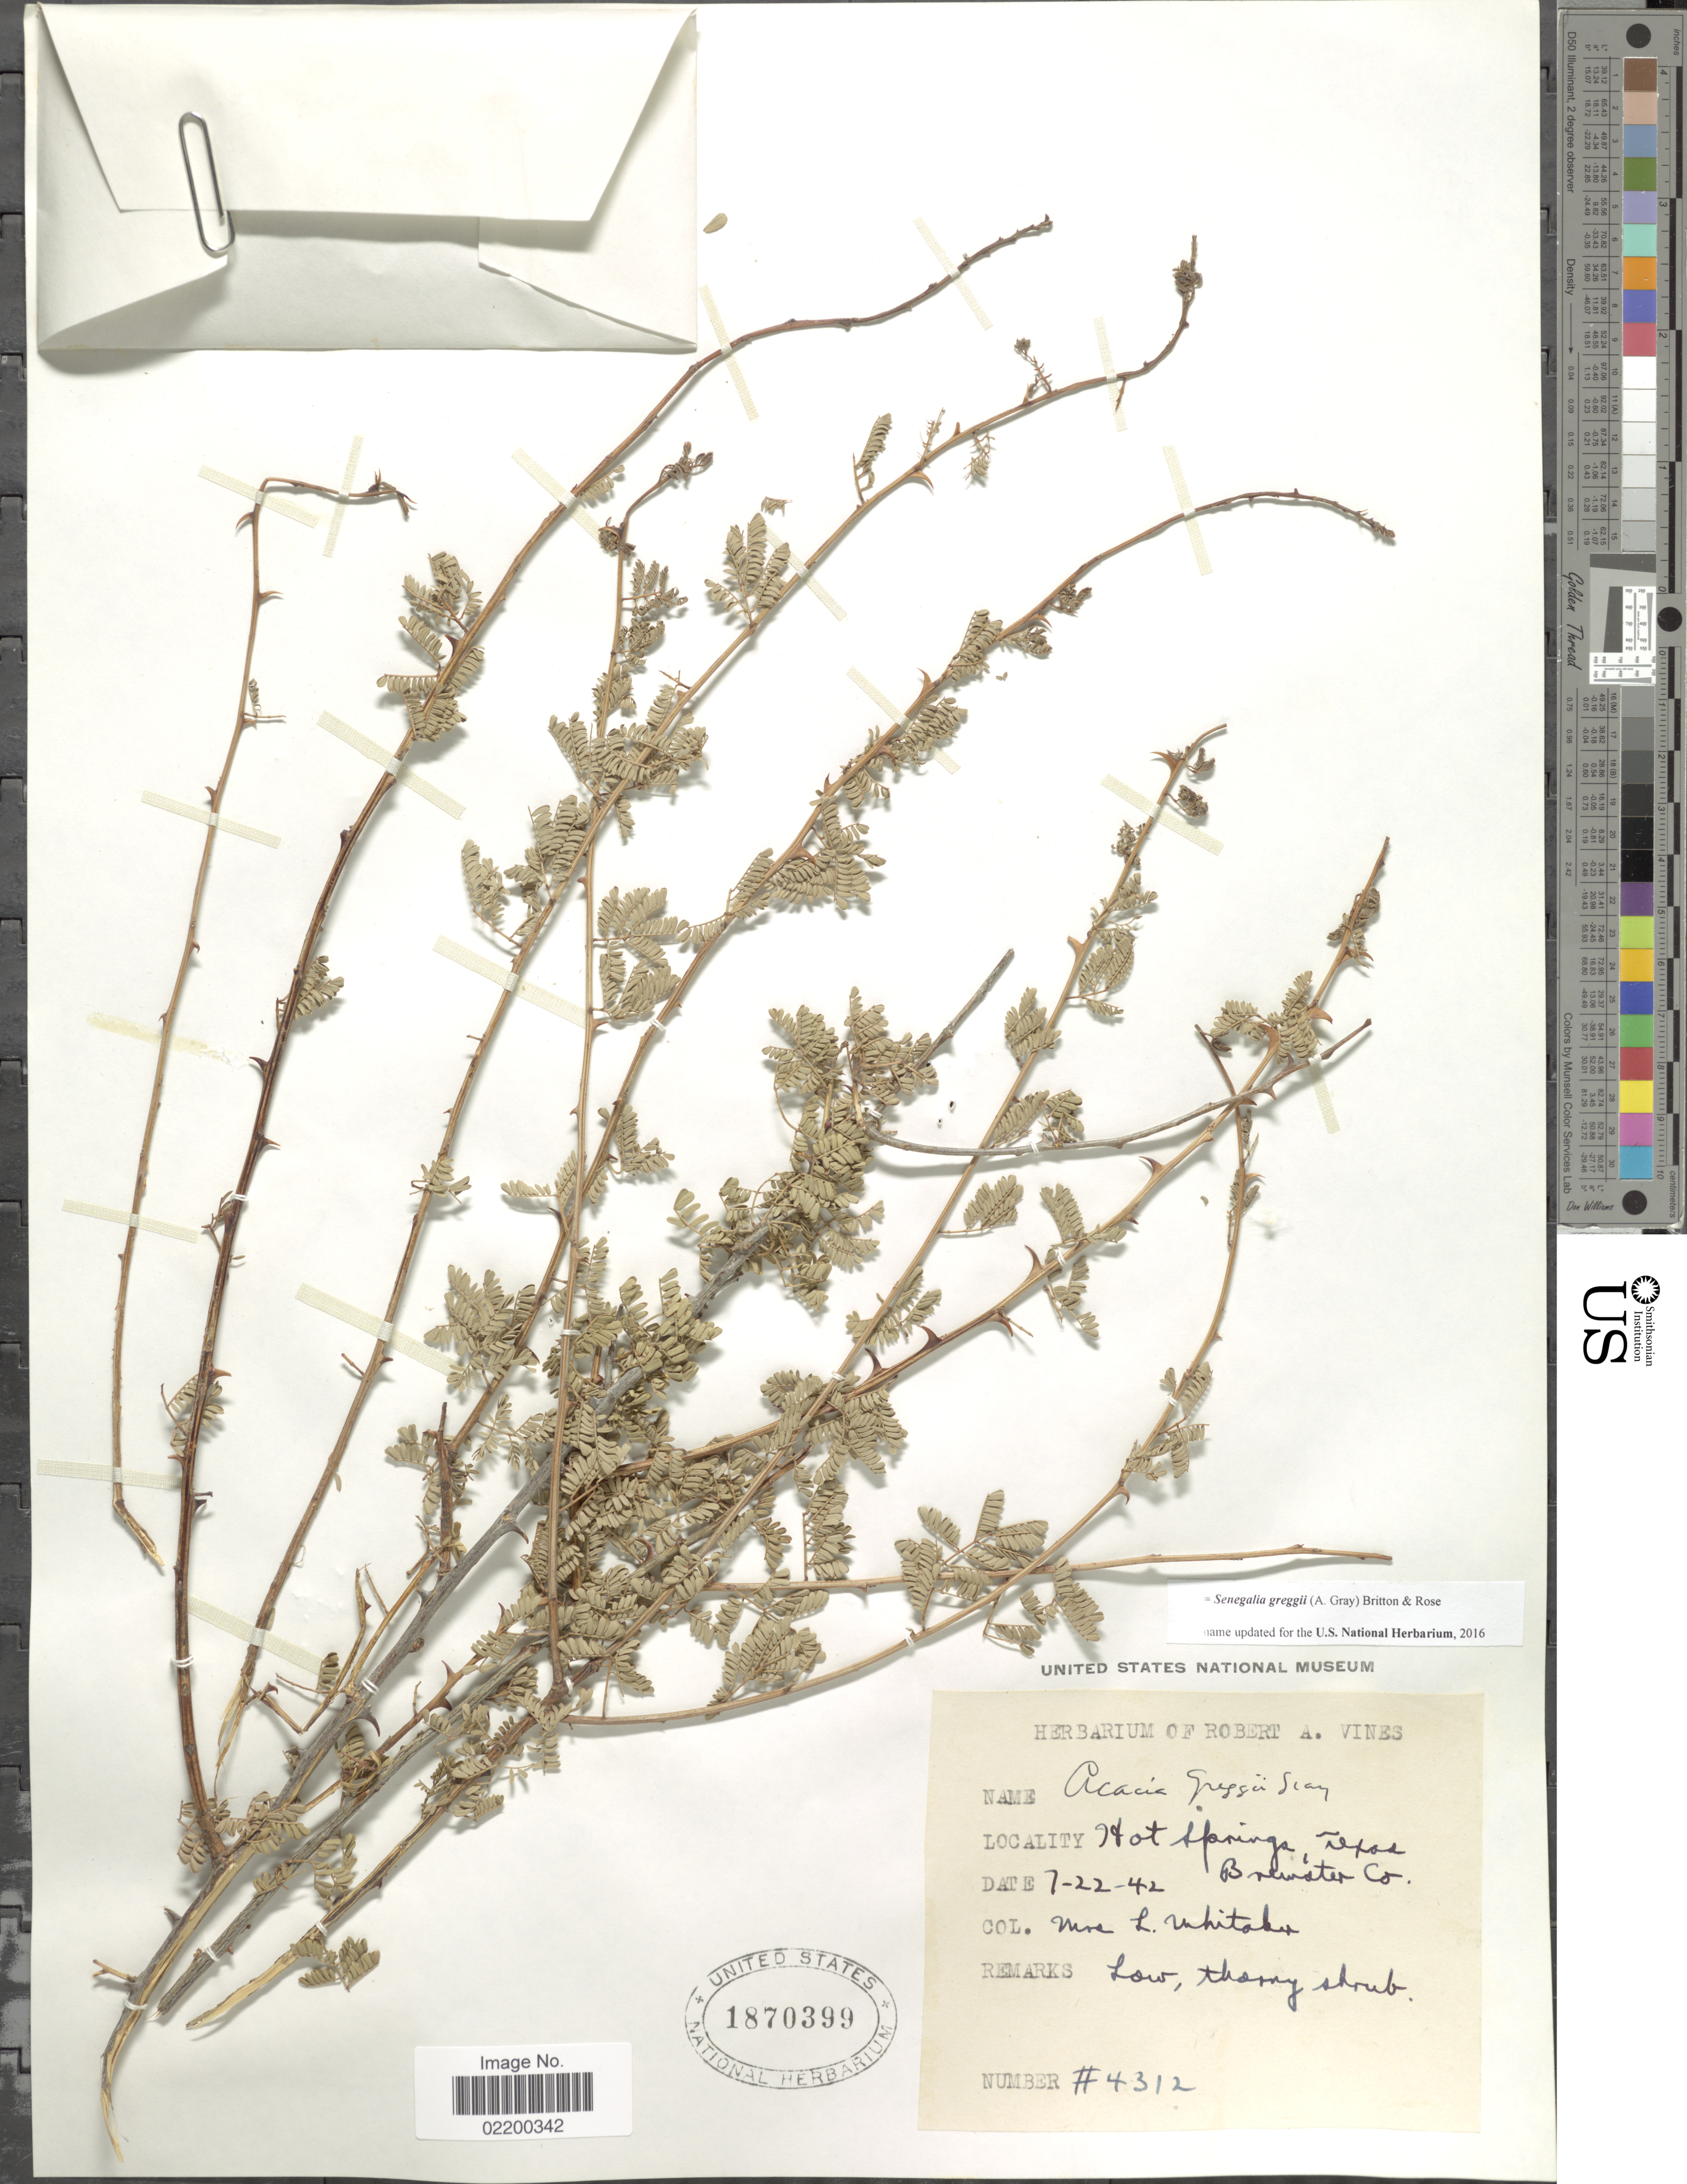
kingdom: Plantae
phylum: Tracheophyta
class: Magnoliopsida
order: Fabales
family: Fabaceae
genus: Senegalia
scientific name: Senegalia greggii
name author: (A. Gray) Britton & Rose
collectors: L. Whitaker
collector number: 4312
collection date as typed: Transcribed d/m/y: 22/7/42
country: United States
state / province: Texas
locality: Hot Springs, Brewster Co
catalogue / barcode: US 1870399